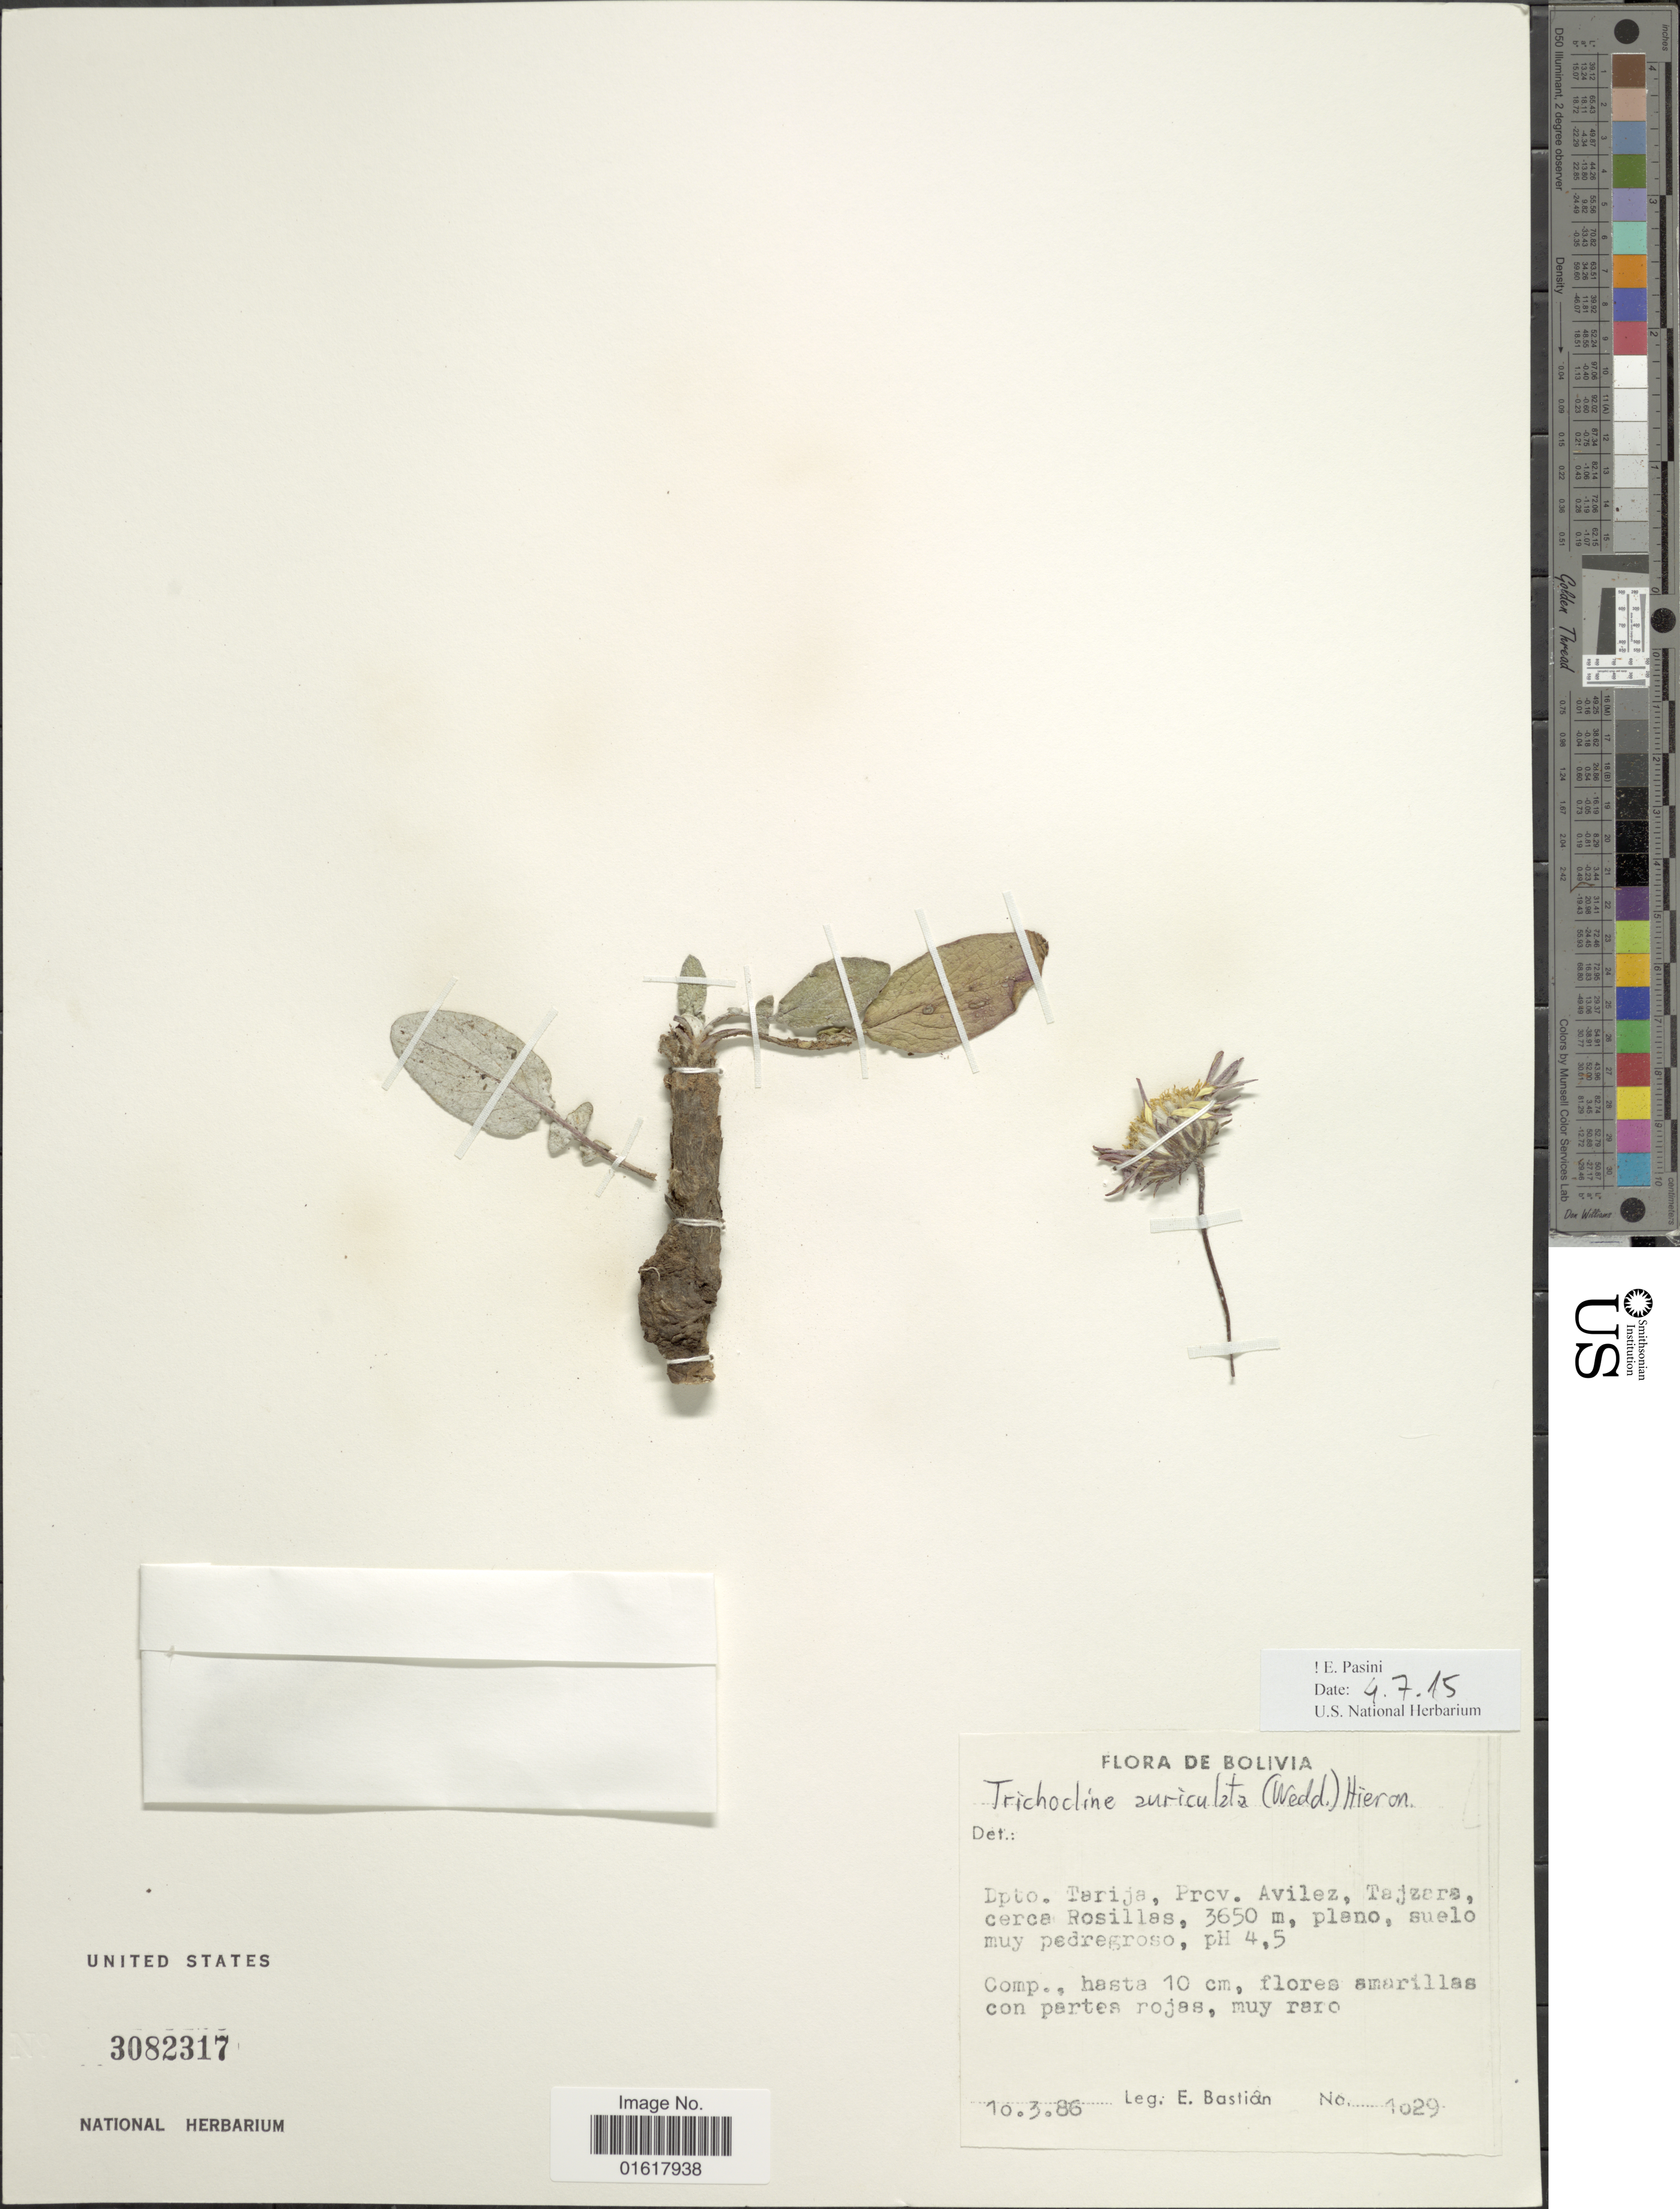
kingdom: Plantae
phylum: Tracheophyta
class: Magnoliopsida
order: Asterales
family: Asteraceae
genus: Trichocline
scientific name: Trichocline auriculata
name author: (Wedd.) Hieron.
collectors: E. Bastian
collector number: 1o29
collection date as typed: Transcribed d/m/y: 10/3/86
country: Bolivia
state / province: Tarija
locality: Prov. Avilez, Tajzera, cerca Rosillas, plano, suelo muy pedregroso, pH 4,5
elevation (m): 3650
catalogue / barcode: US 3082317